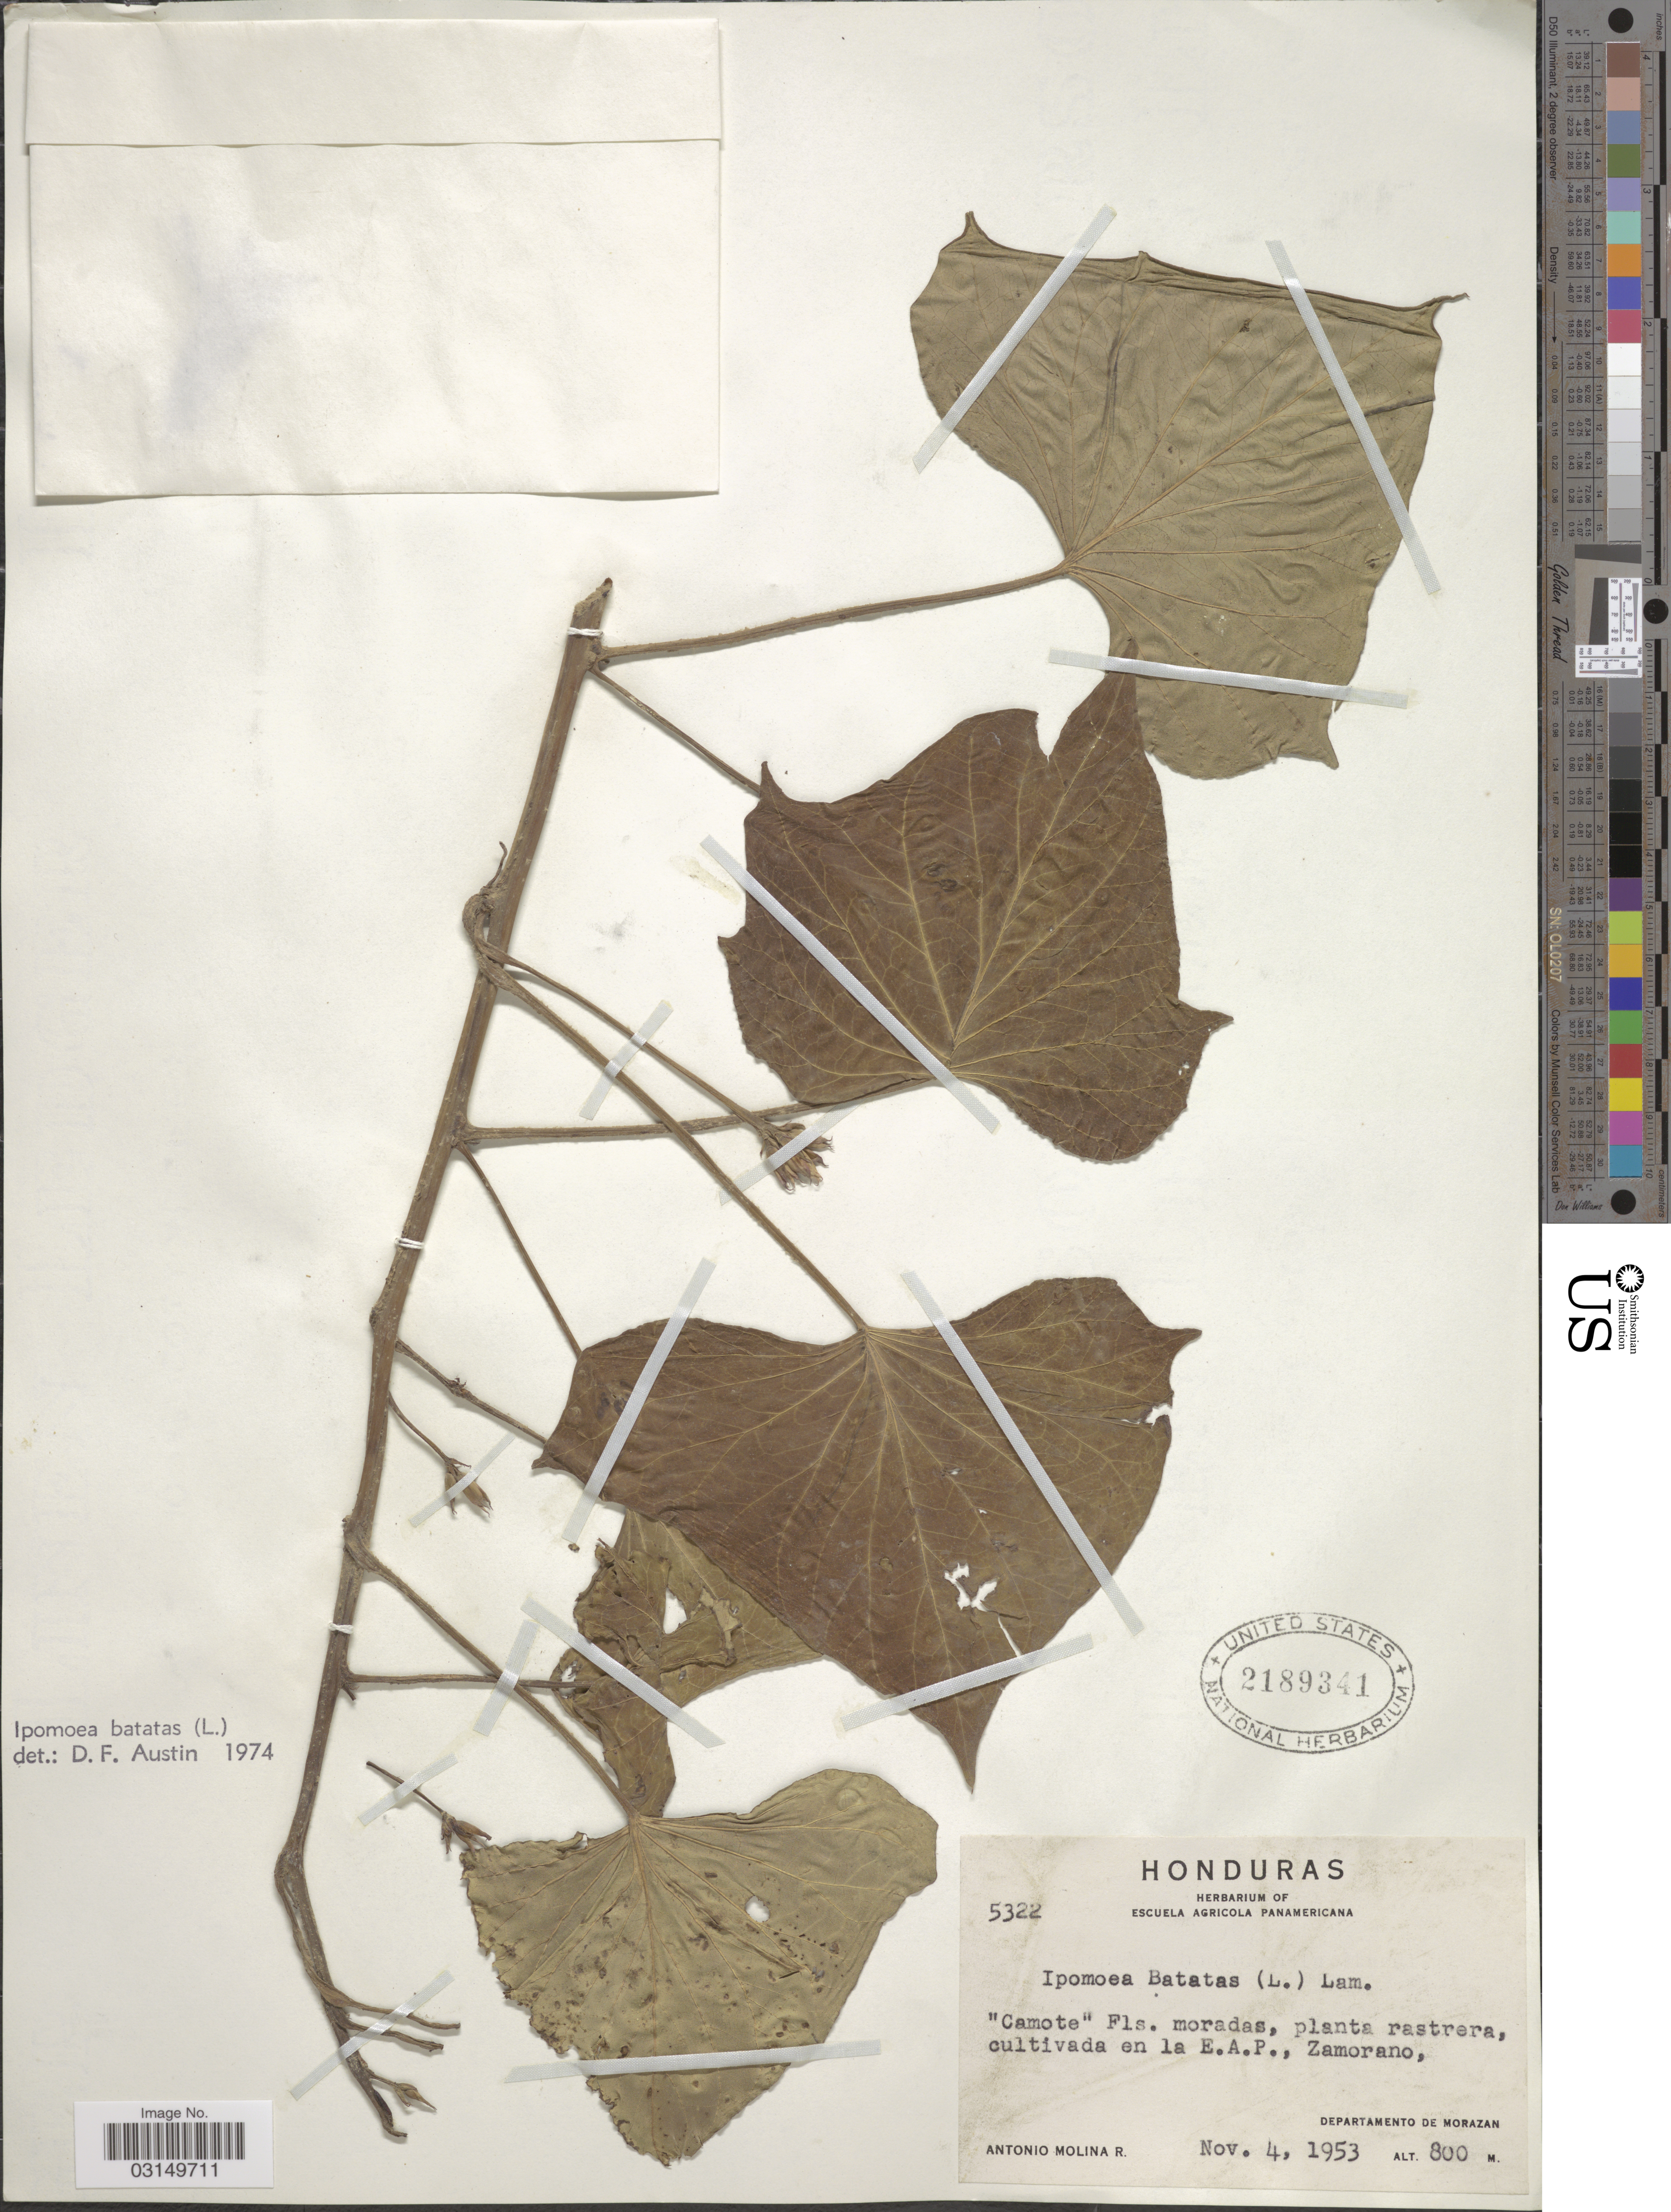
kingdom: Plantae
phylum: Tracheophyta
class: Magnoliopsida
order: Solanales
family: Convolvulaceae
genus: Ipomoea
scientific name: Ipomoea batatas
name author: (L.) Lam.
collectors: A. Molina R.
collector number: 5322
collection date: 1953-11-04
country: Honduras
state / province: Fco. Morazán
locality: Cultivada en la E.A.P., Zamorano, Departamento De Morazan.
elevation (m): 800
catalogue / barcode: US 2189341